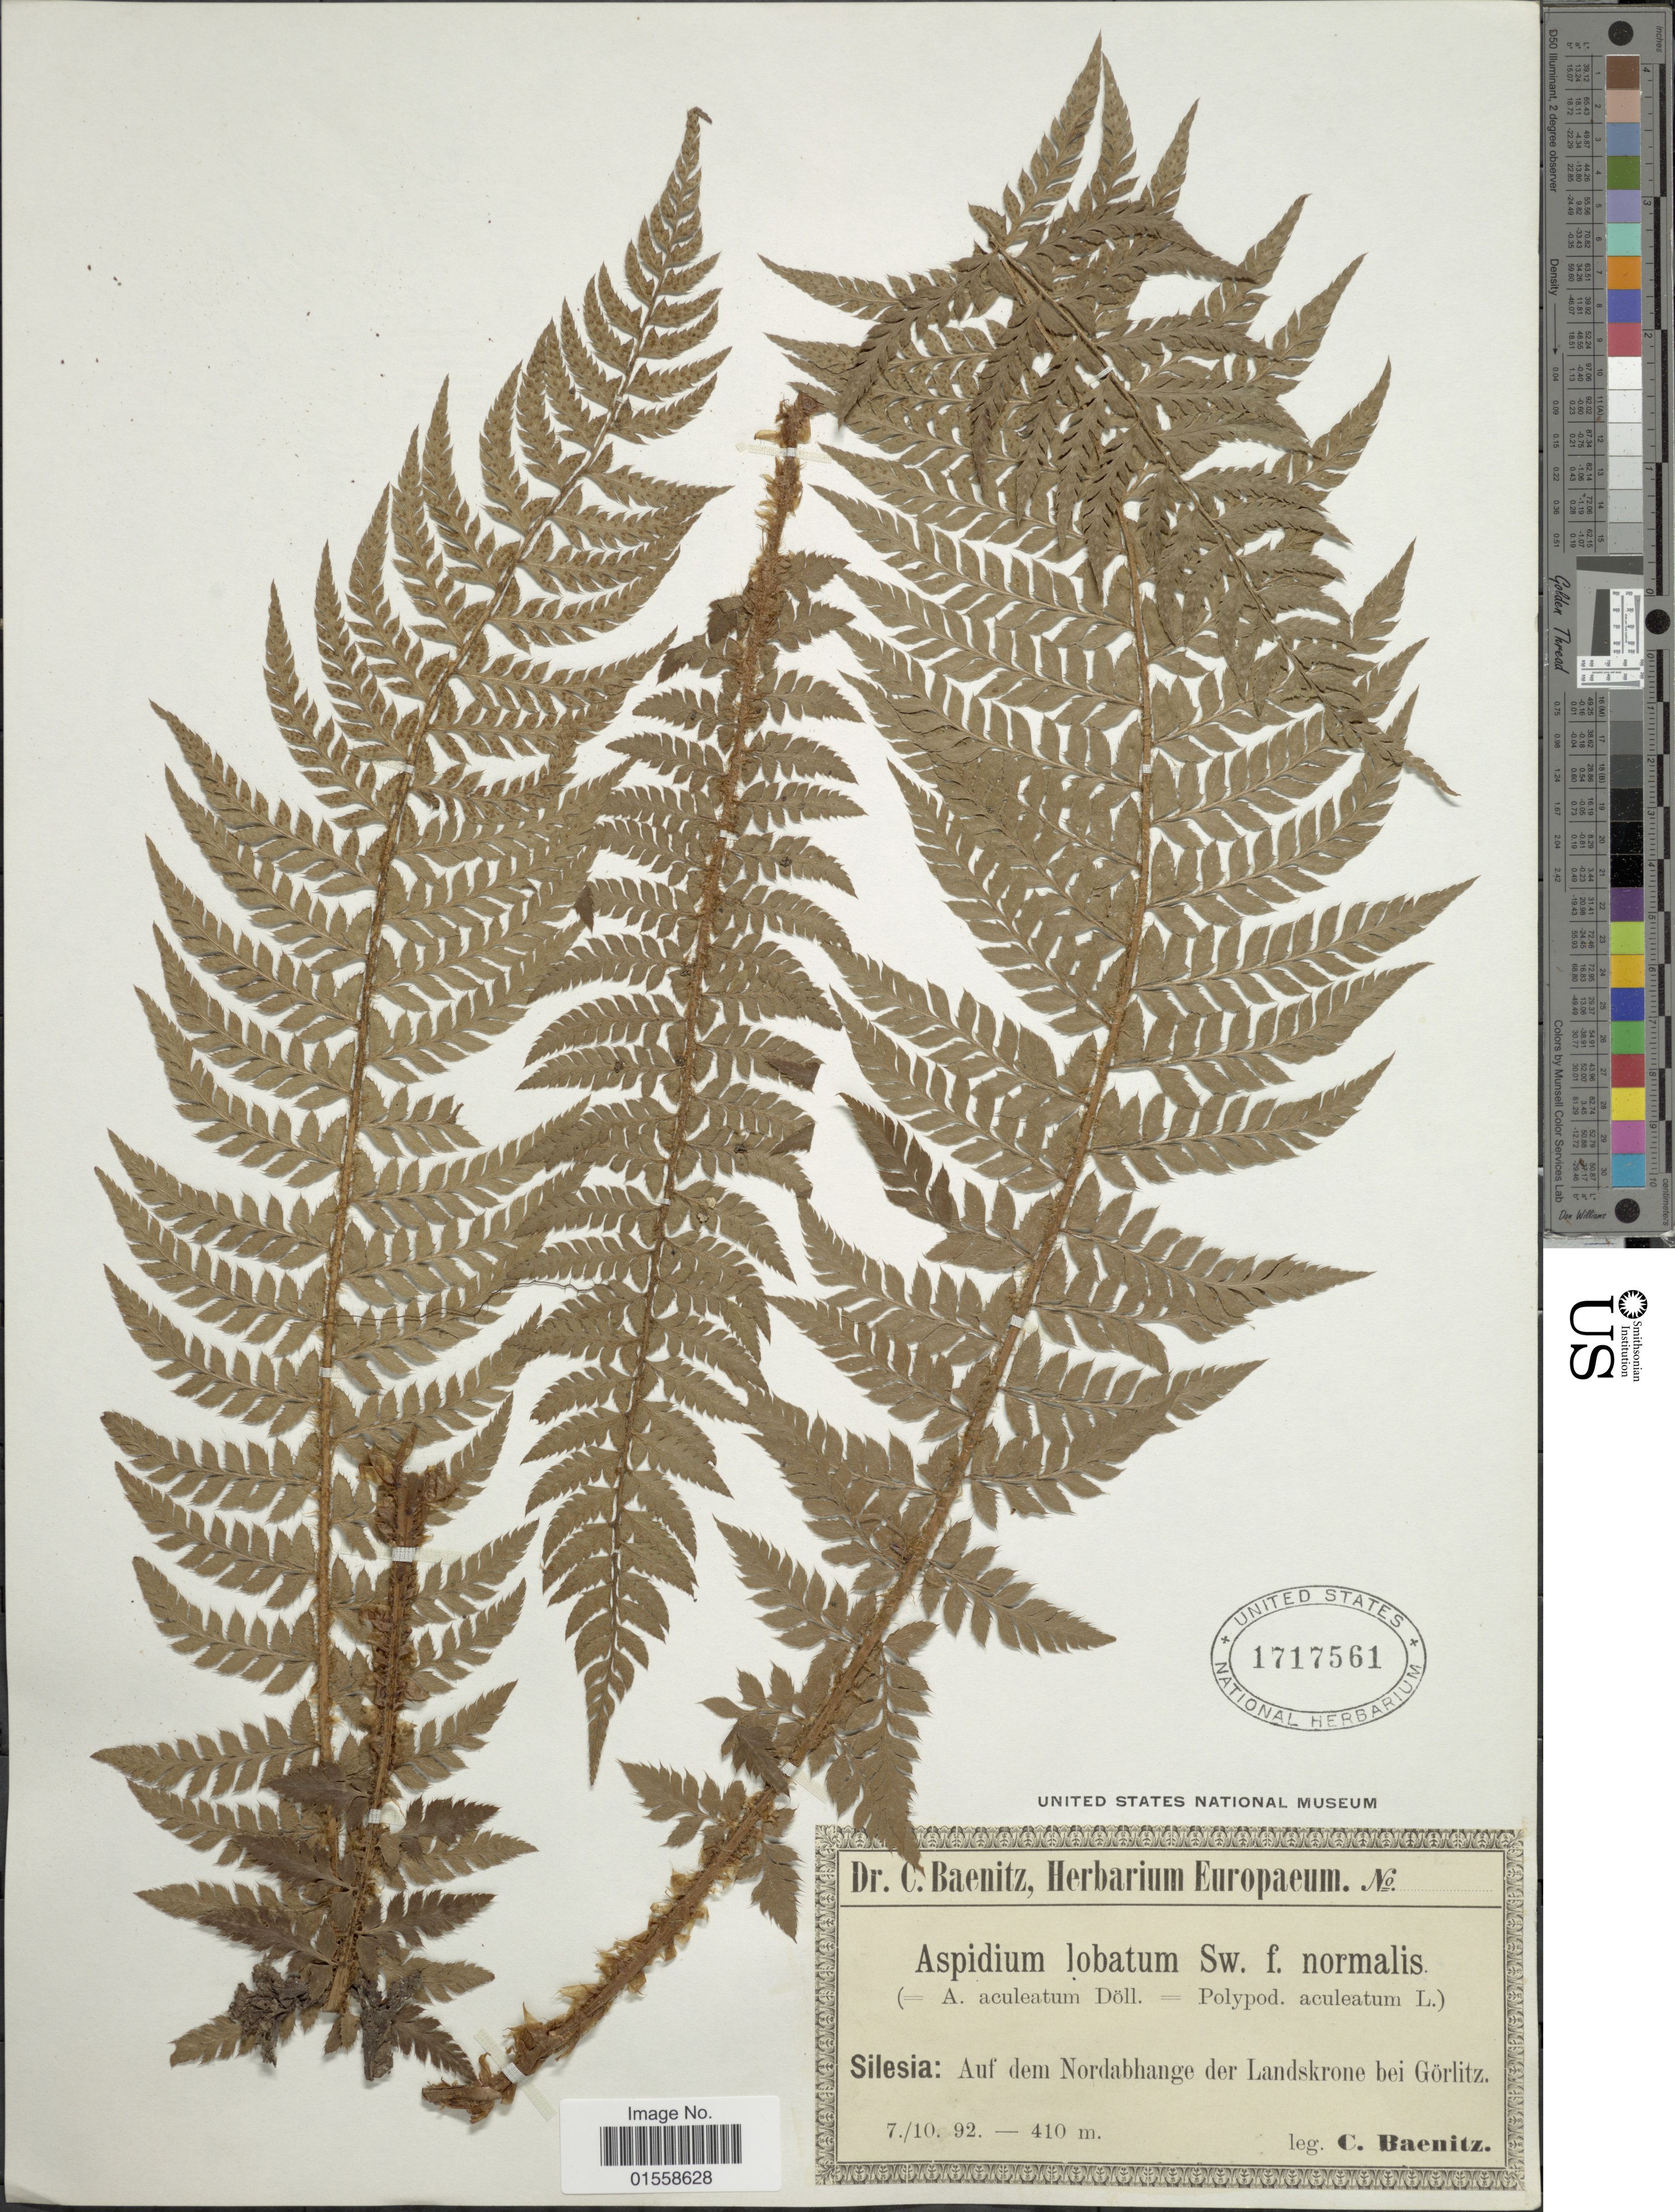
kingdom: Plantae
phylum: Tracheophyta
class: Polypodiopsida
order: Polypodiales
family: Dryopteridaceae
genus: Polystichum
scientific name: Polystichum aculeatum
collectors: C. G. Baenitz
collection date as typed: Transcribed d/m/y: 7/10/92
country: Germany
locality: Silesia: Auf dem Nordabhamge der Landskrone bei Gorlitz.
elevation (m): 410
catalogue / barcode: US 1717561